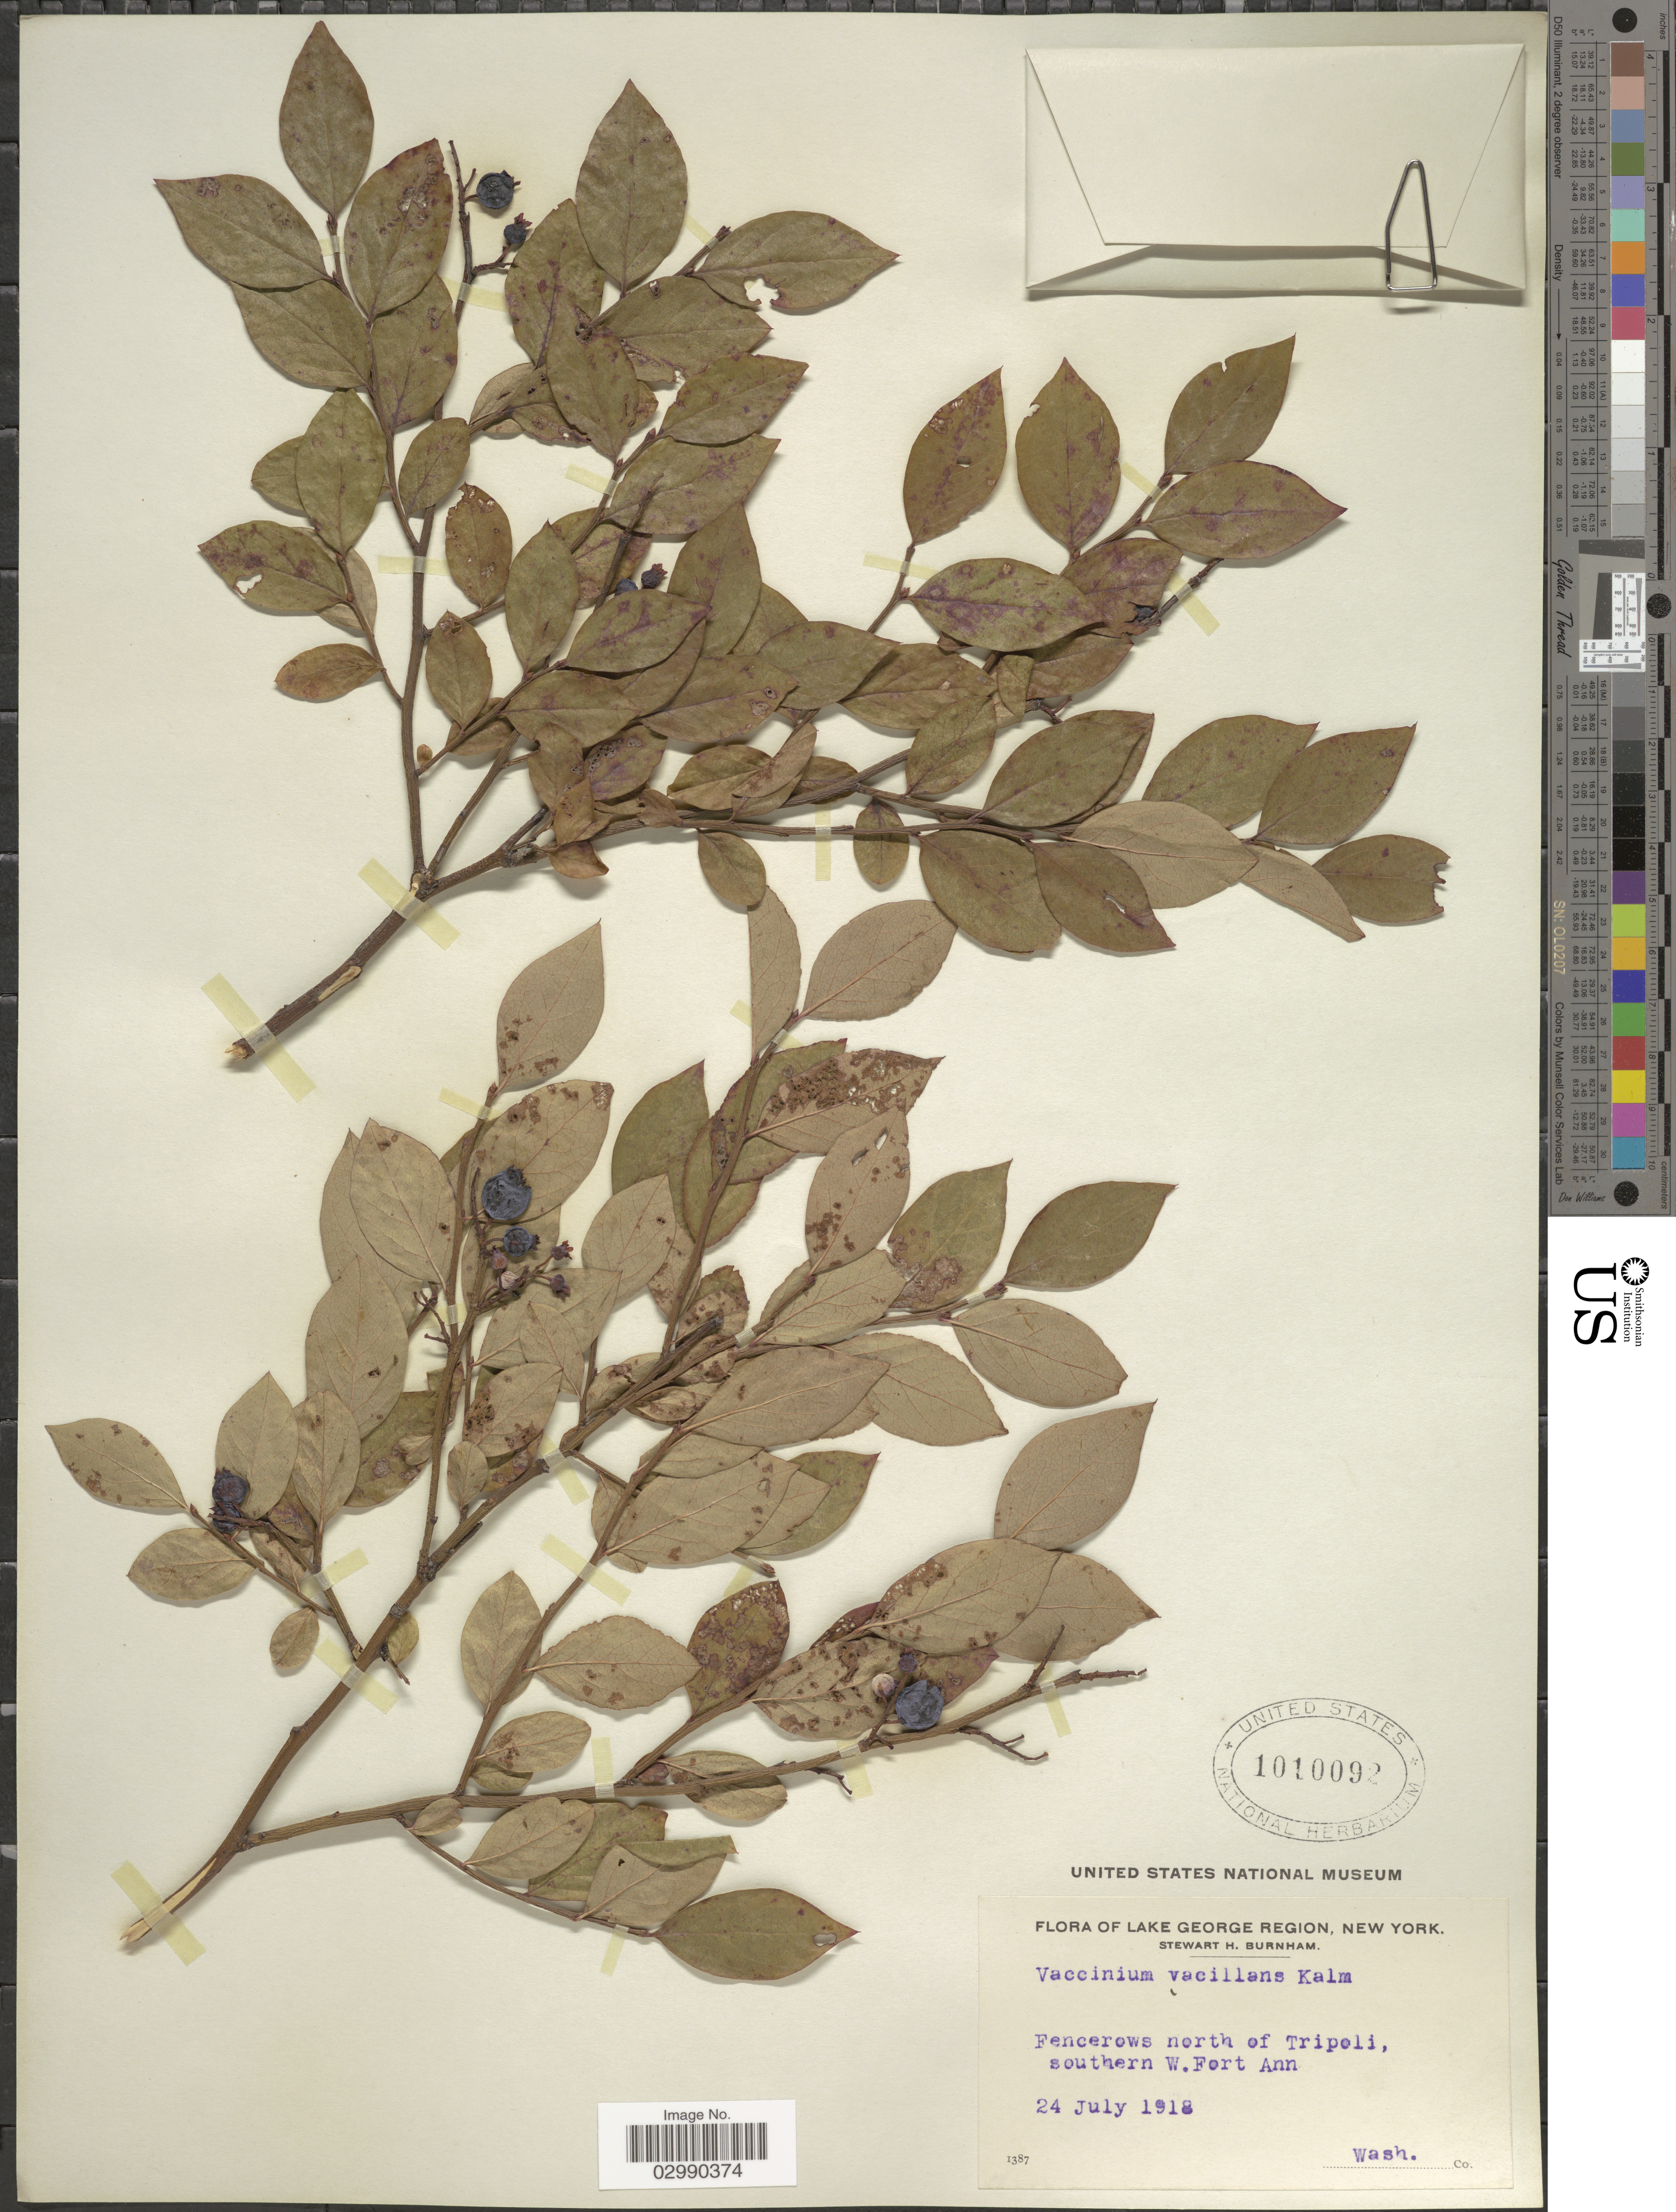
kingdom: Plantae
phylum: Tracheophyta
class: Magnoliopsida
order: Ericales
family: Ericaceae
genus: Vaccinium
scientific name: Vaccinium vacillans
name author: Kalm ex Torr.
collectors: S. Burnham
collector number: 1387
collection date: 1918-07-24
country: United States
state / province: New York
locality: Lake George Region, Fencerows north of Tripoli, southern W. Fort Ann, Wash. Co.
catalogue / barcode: US 1010092